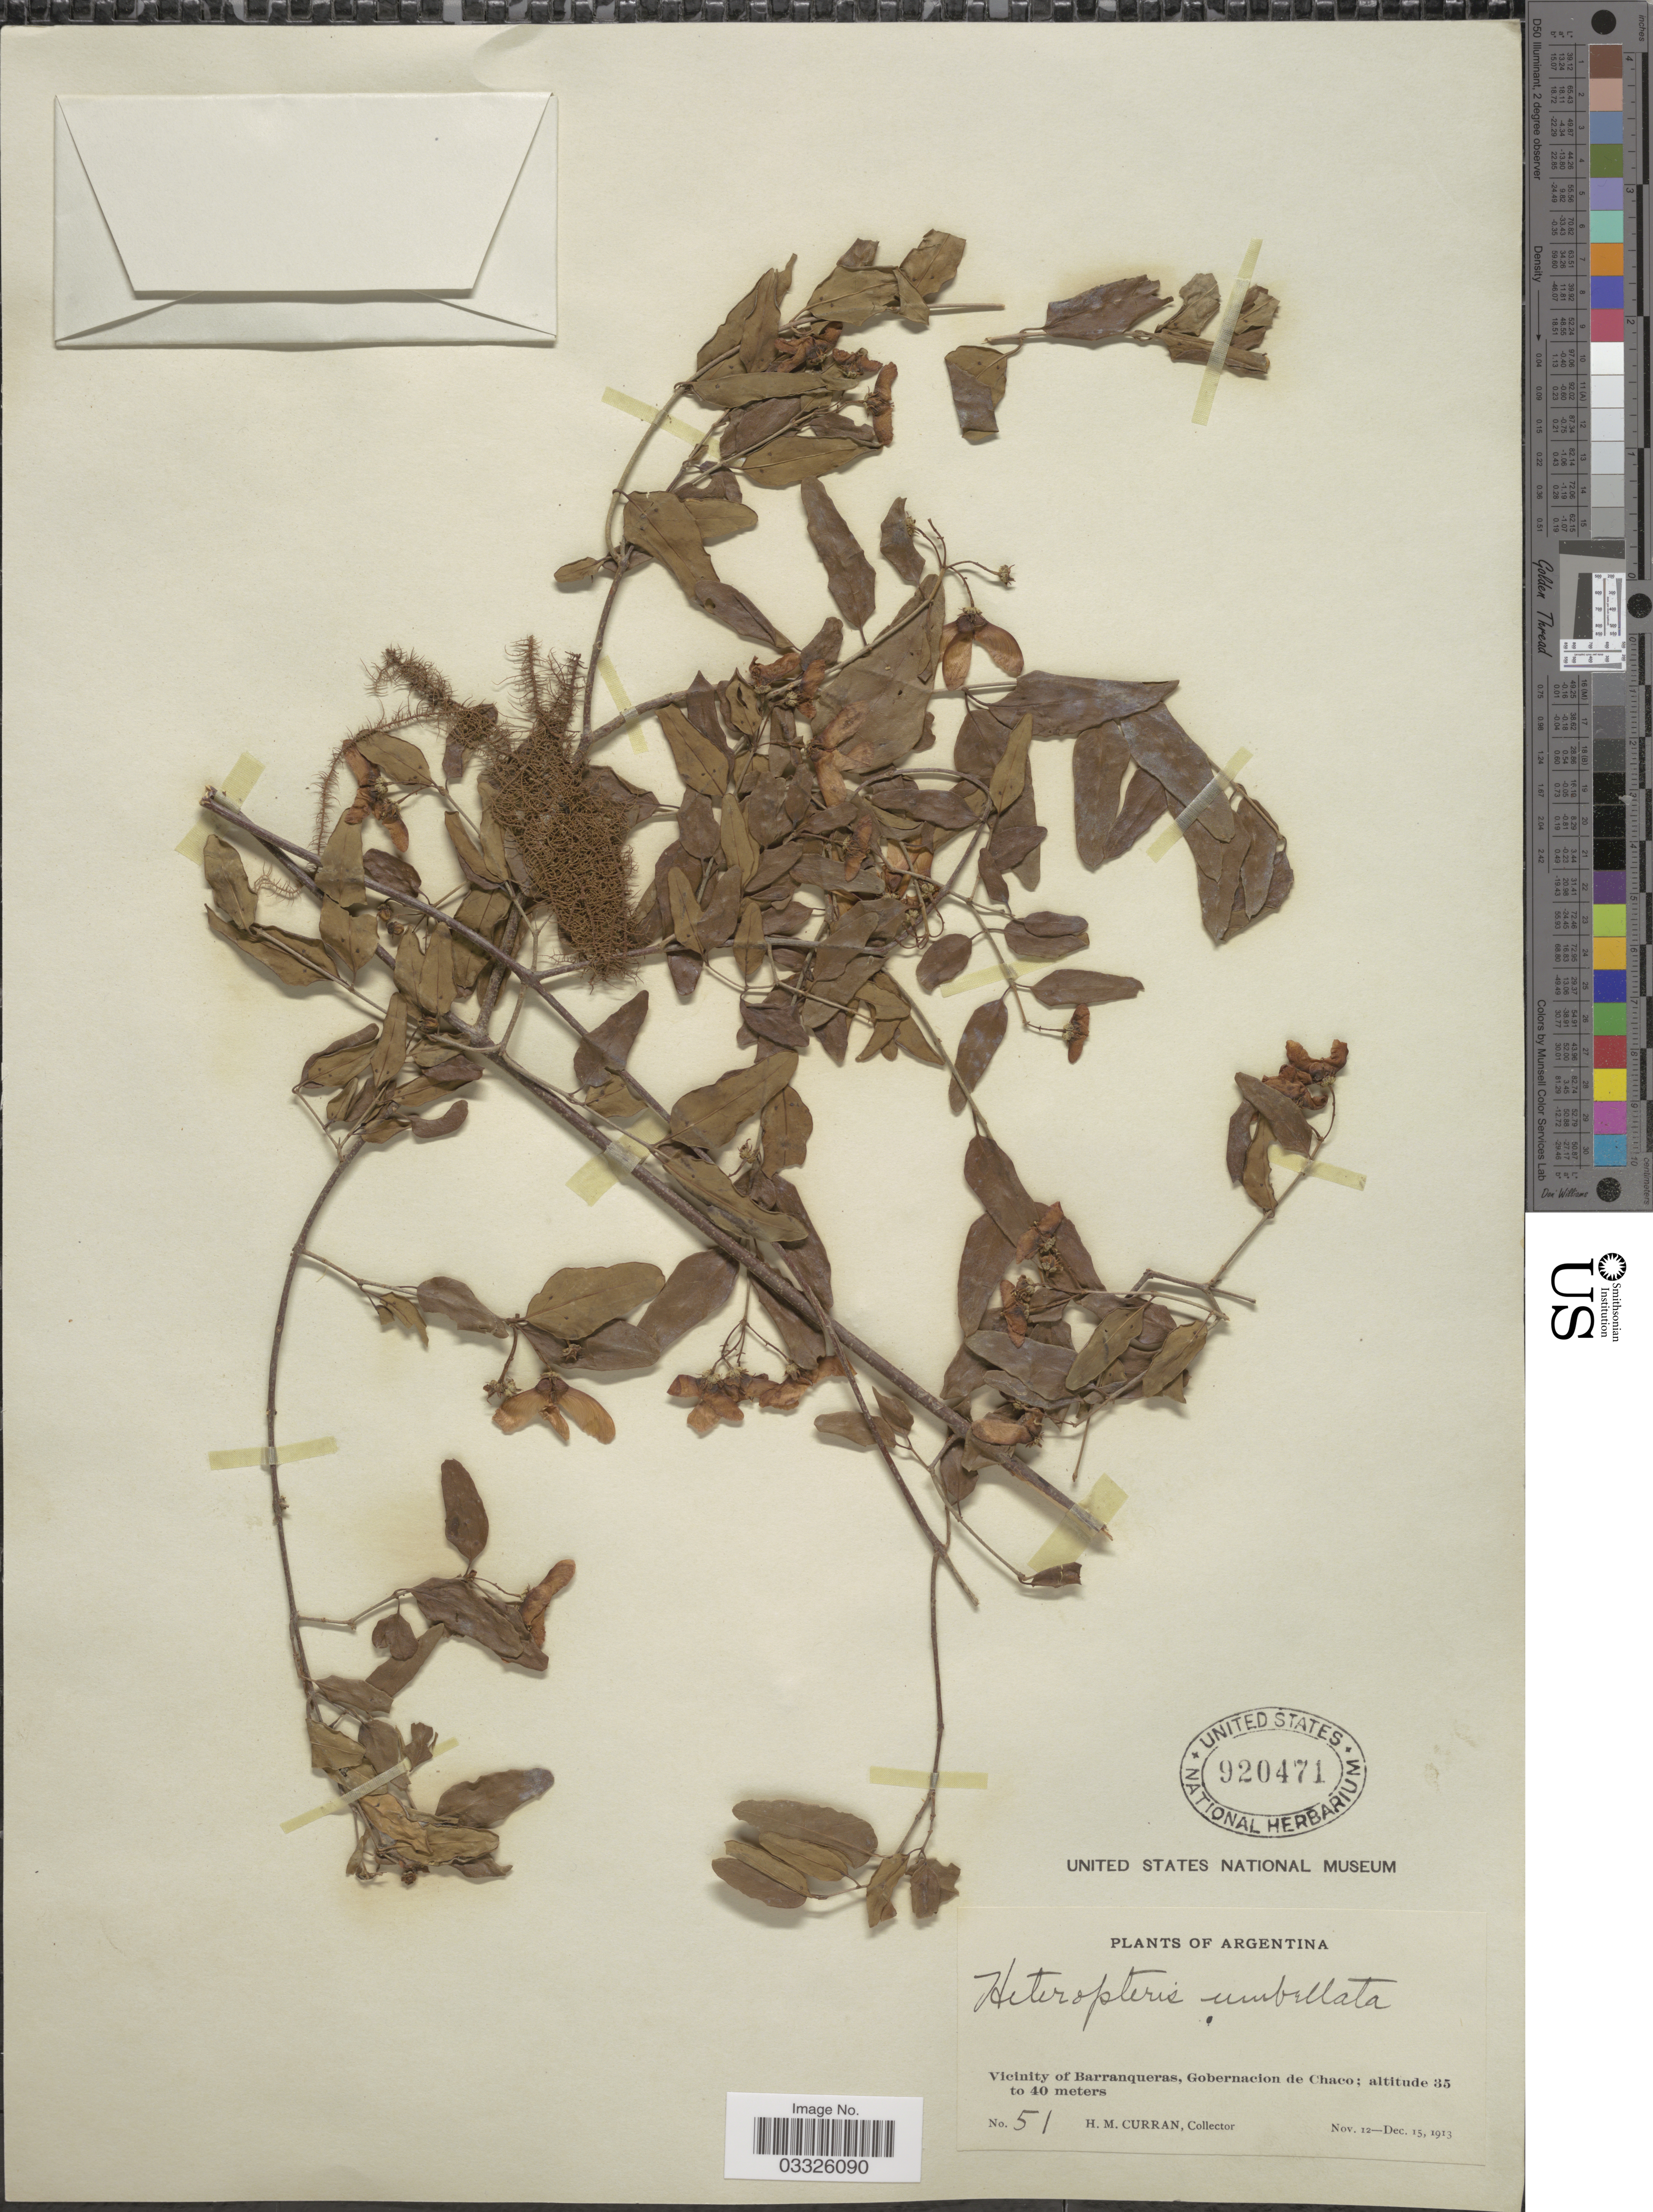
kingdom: Plantae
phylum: Tracheophyta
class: Magnoliopsida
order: Malpighiales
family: Malpighiaceae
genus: Heteropterys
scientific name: Heteropterys umbellata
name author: A. Juss.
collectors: H. M. Curran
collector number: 51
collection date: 1913-11-12/1913-12-15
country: Argentina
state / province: Chaco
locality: Vicinity of Barranqueras, Gobernacion de Chaco.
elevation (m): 35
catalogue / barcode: US 920471